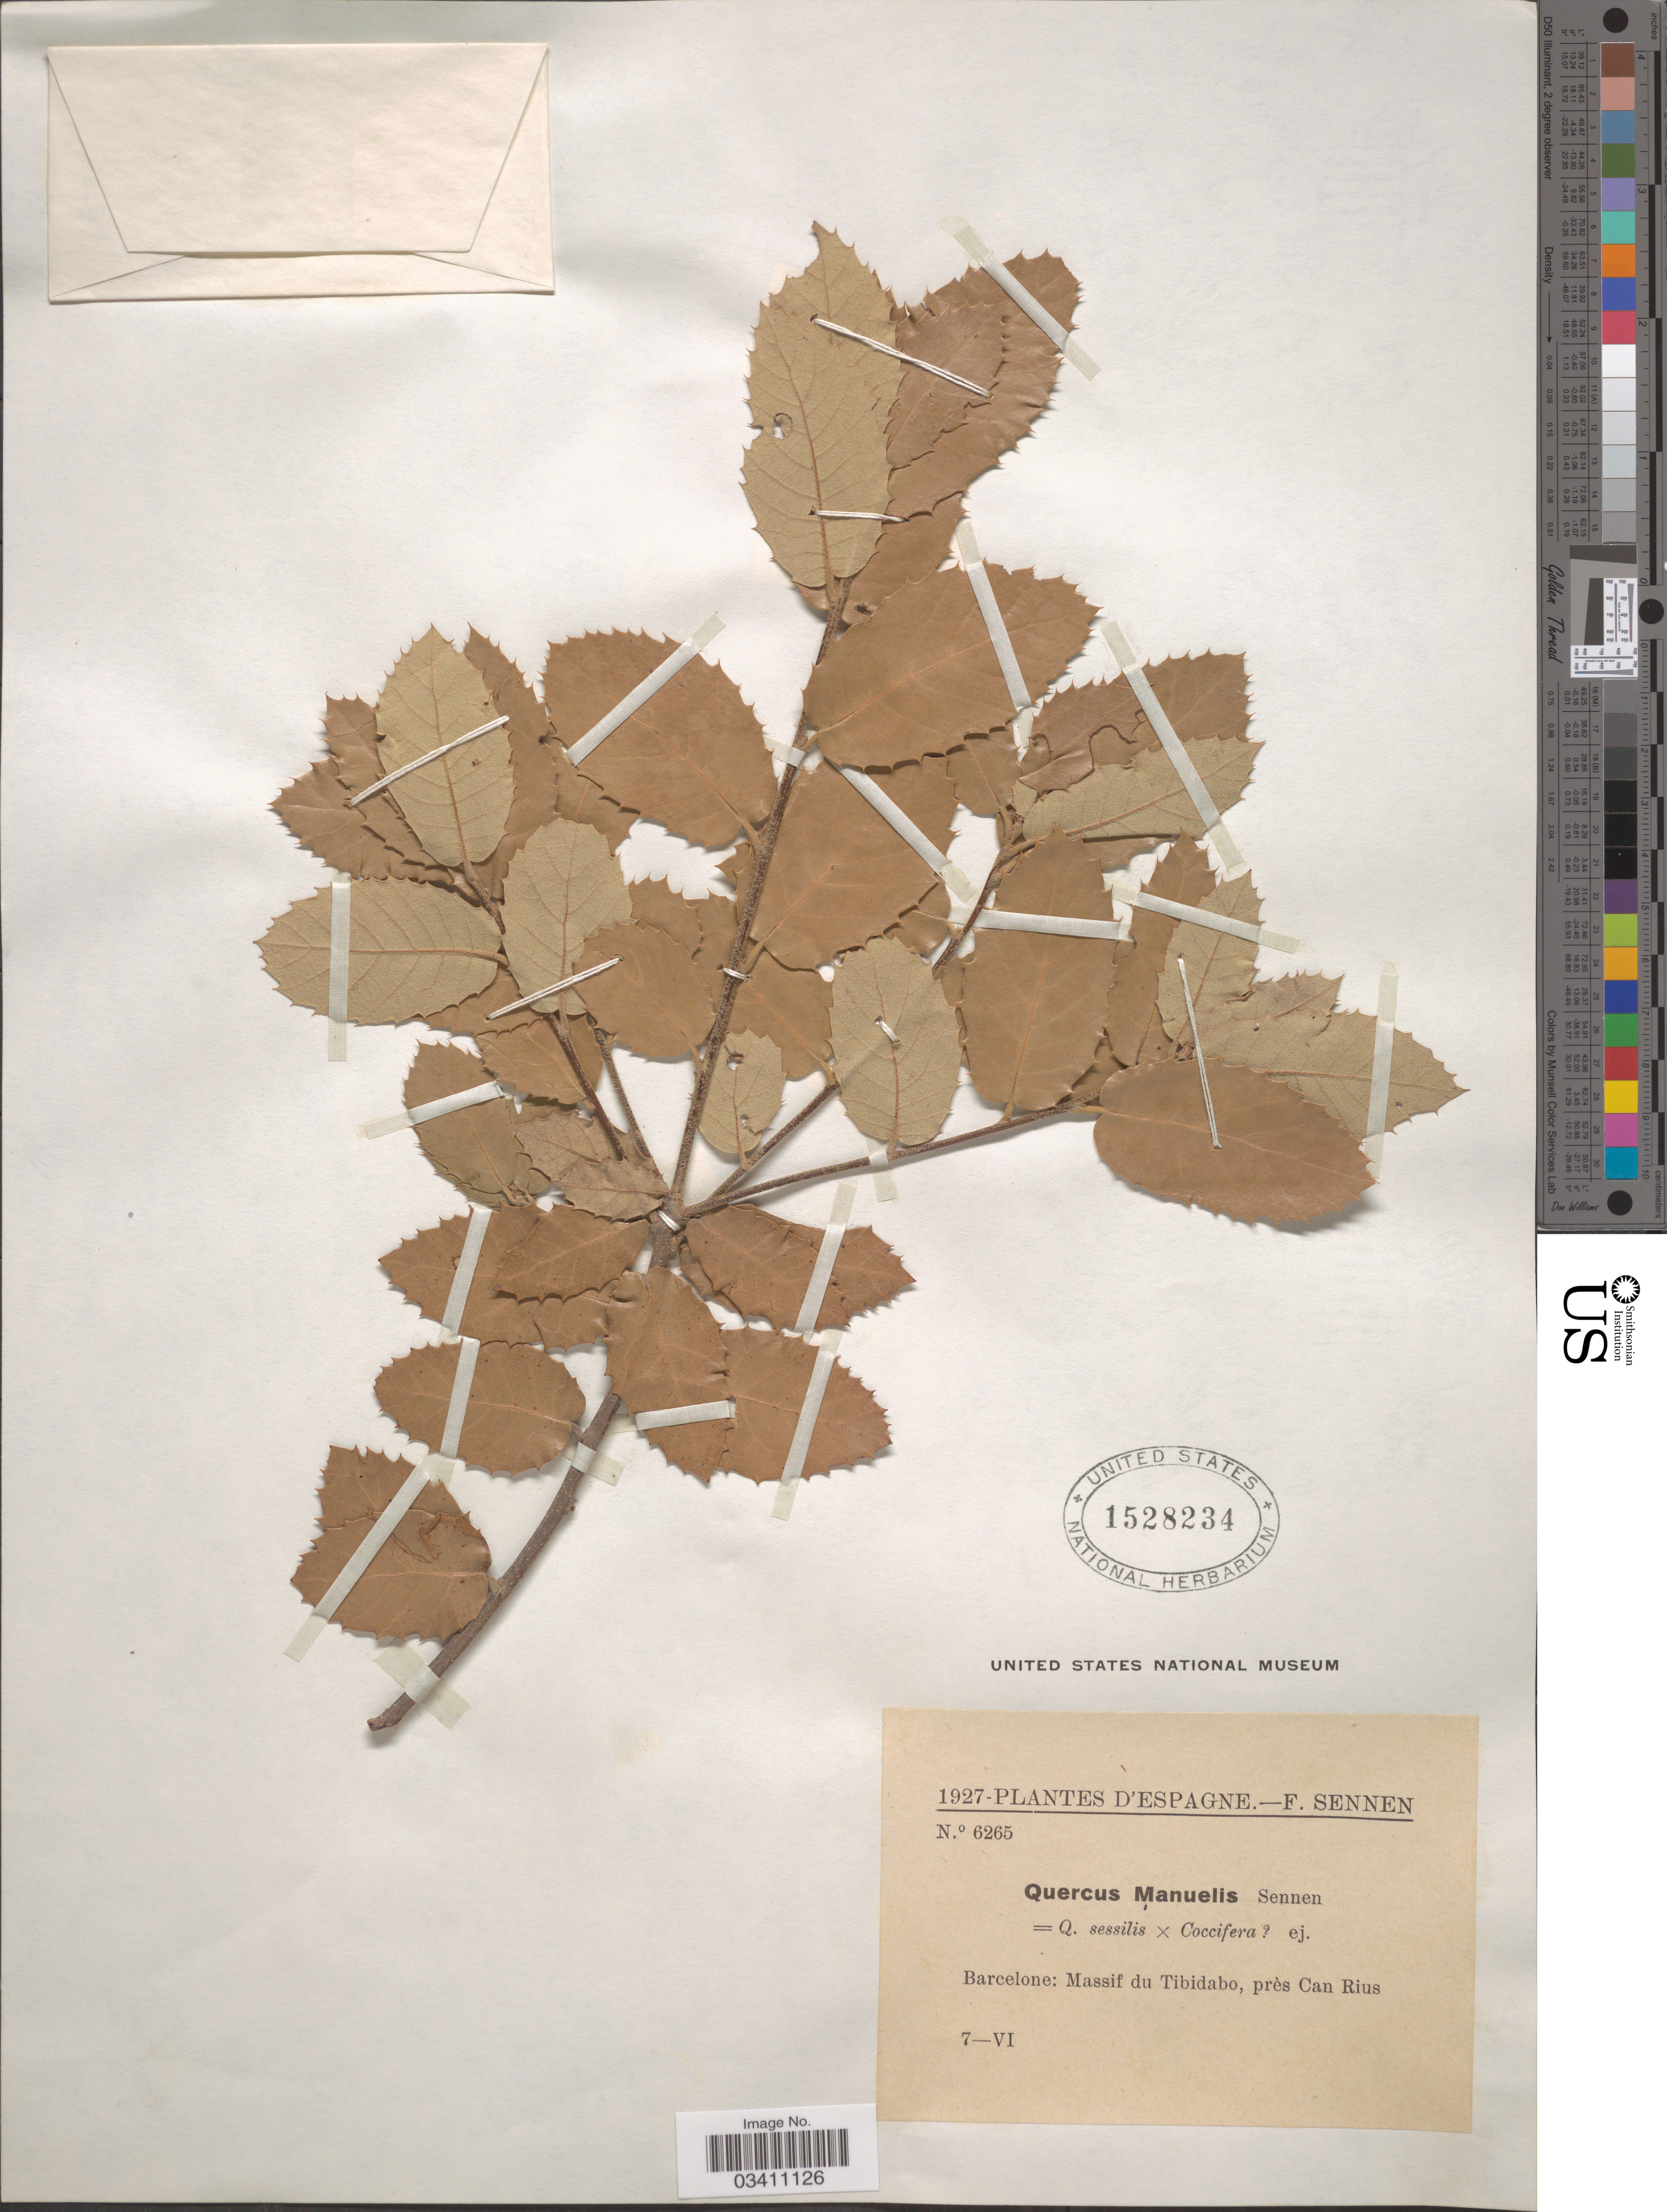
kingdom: Plantae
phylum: Tracheophyta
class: Magnoliopsida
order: Fagales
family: Fagaceae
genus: Quercus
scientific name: Quercus manuelis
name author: Sennen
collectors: E. Sennen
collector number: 6265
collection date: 1927-06-07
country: Spain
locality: Espagne. Barcelone: Massif du Tibidabo, près Can Rius.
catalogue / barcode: US 1528234